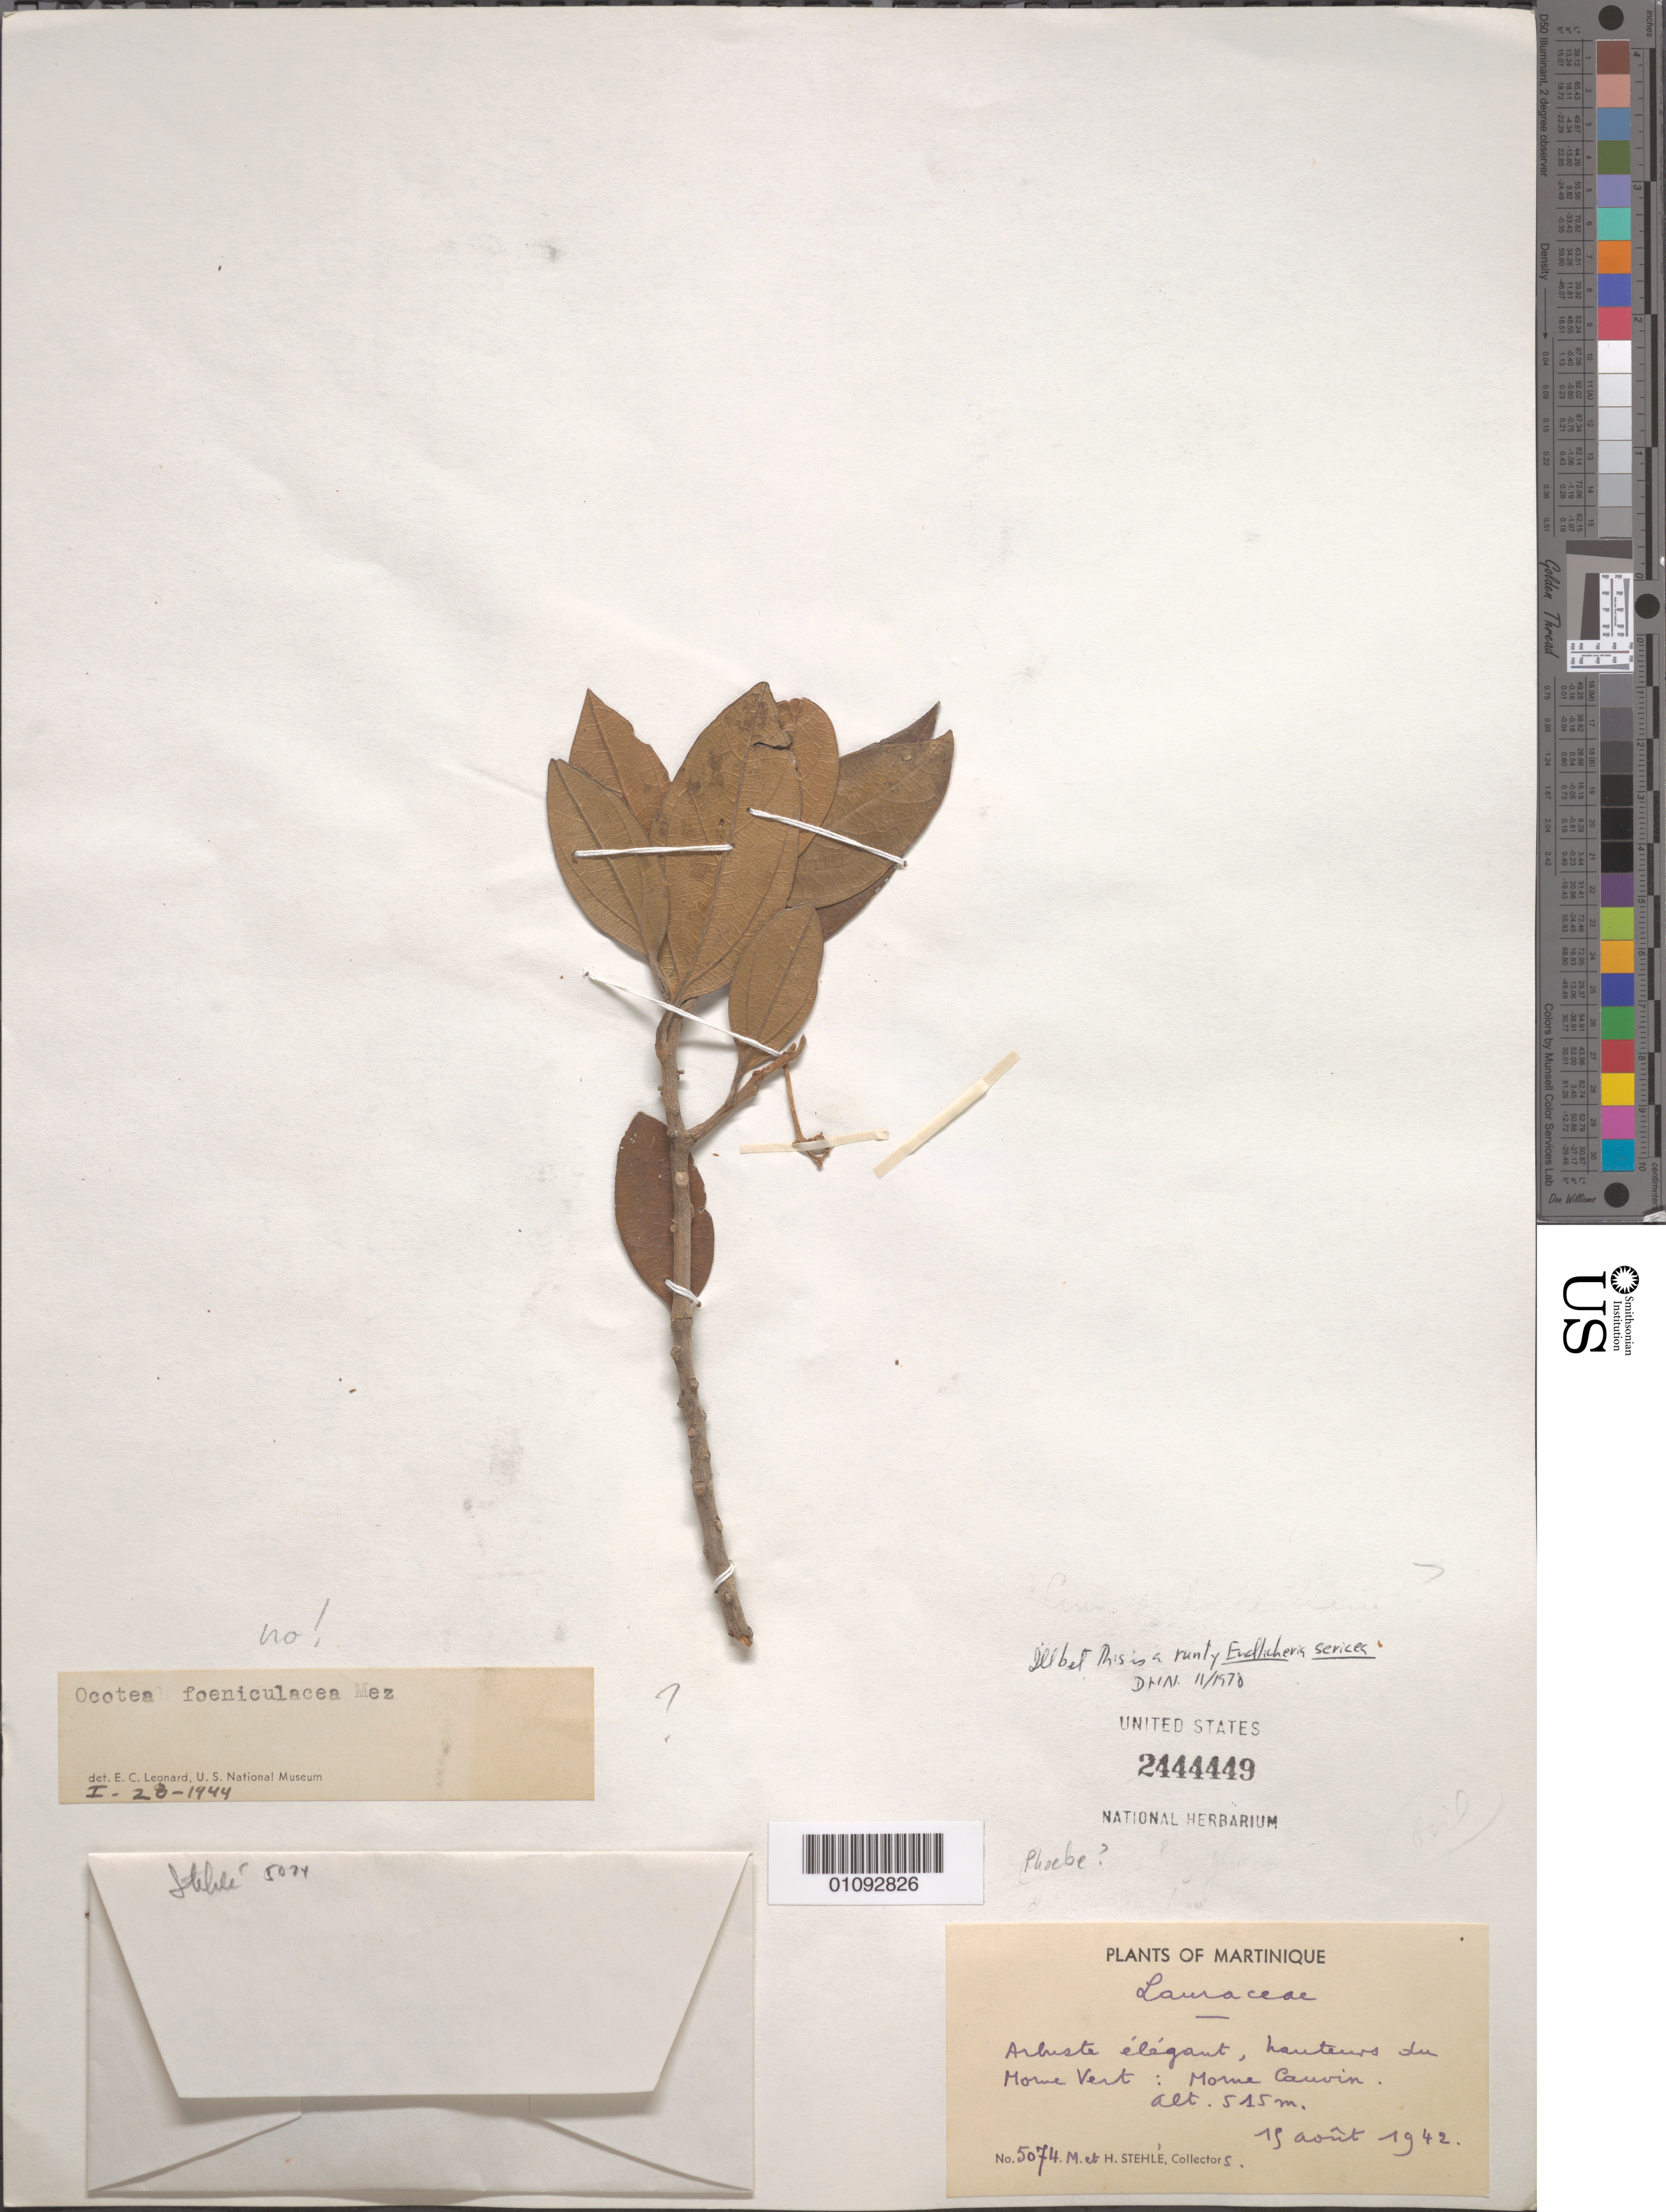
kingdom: Plantae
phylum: Tracheophyta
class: Magnoliopsida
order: Laurales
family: Lauraceae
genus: Endlicheria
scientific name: Endlicheria sericea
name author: Nees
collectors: H. Stehlé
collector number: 5074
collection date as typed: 15 Aug 1942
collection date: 1942-08-15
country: Martinique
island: Martinique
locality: Hauteurs du Morne Vert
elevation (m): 515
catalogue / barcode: US 2444449